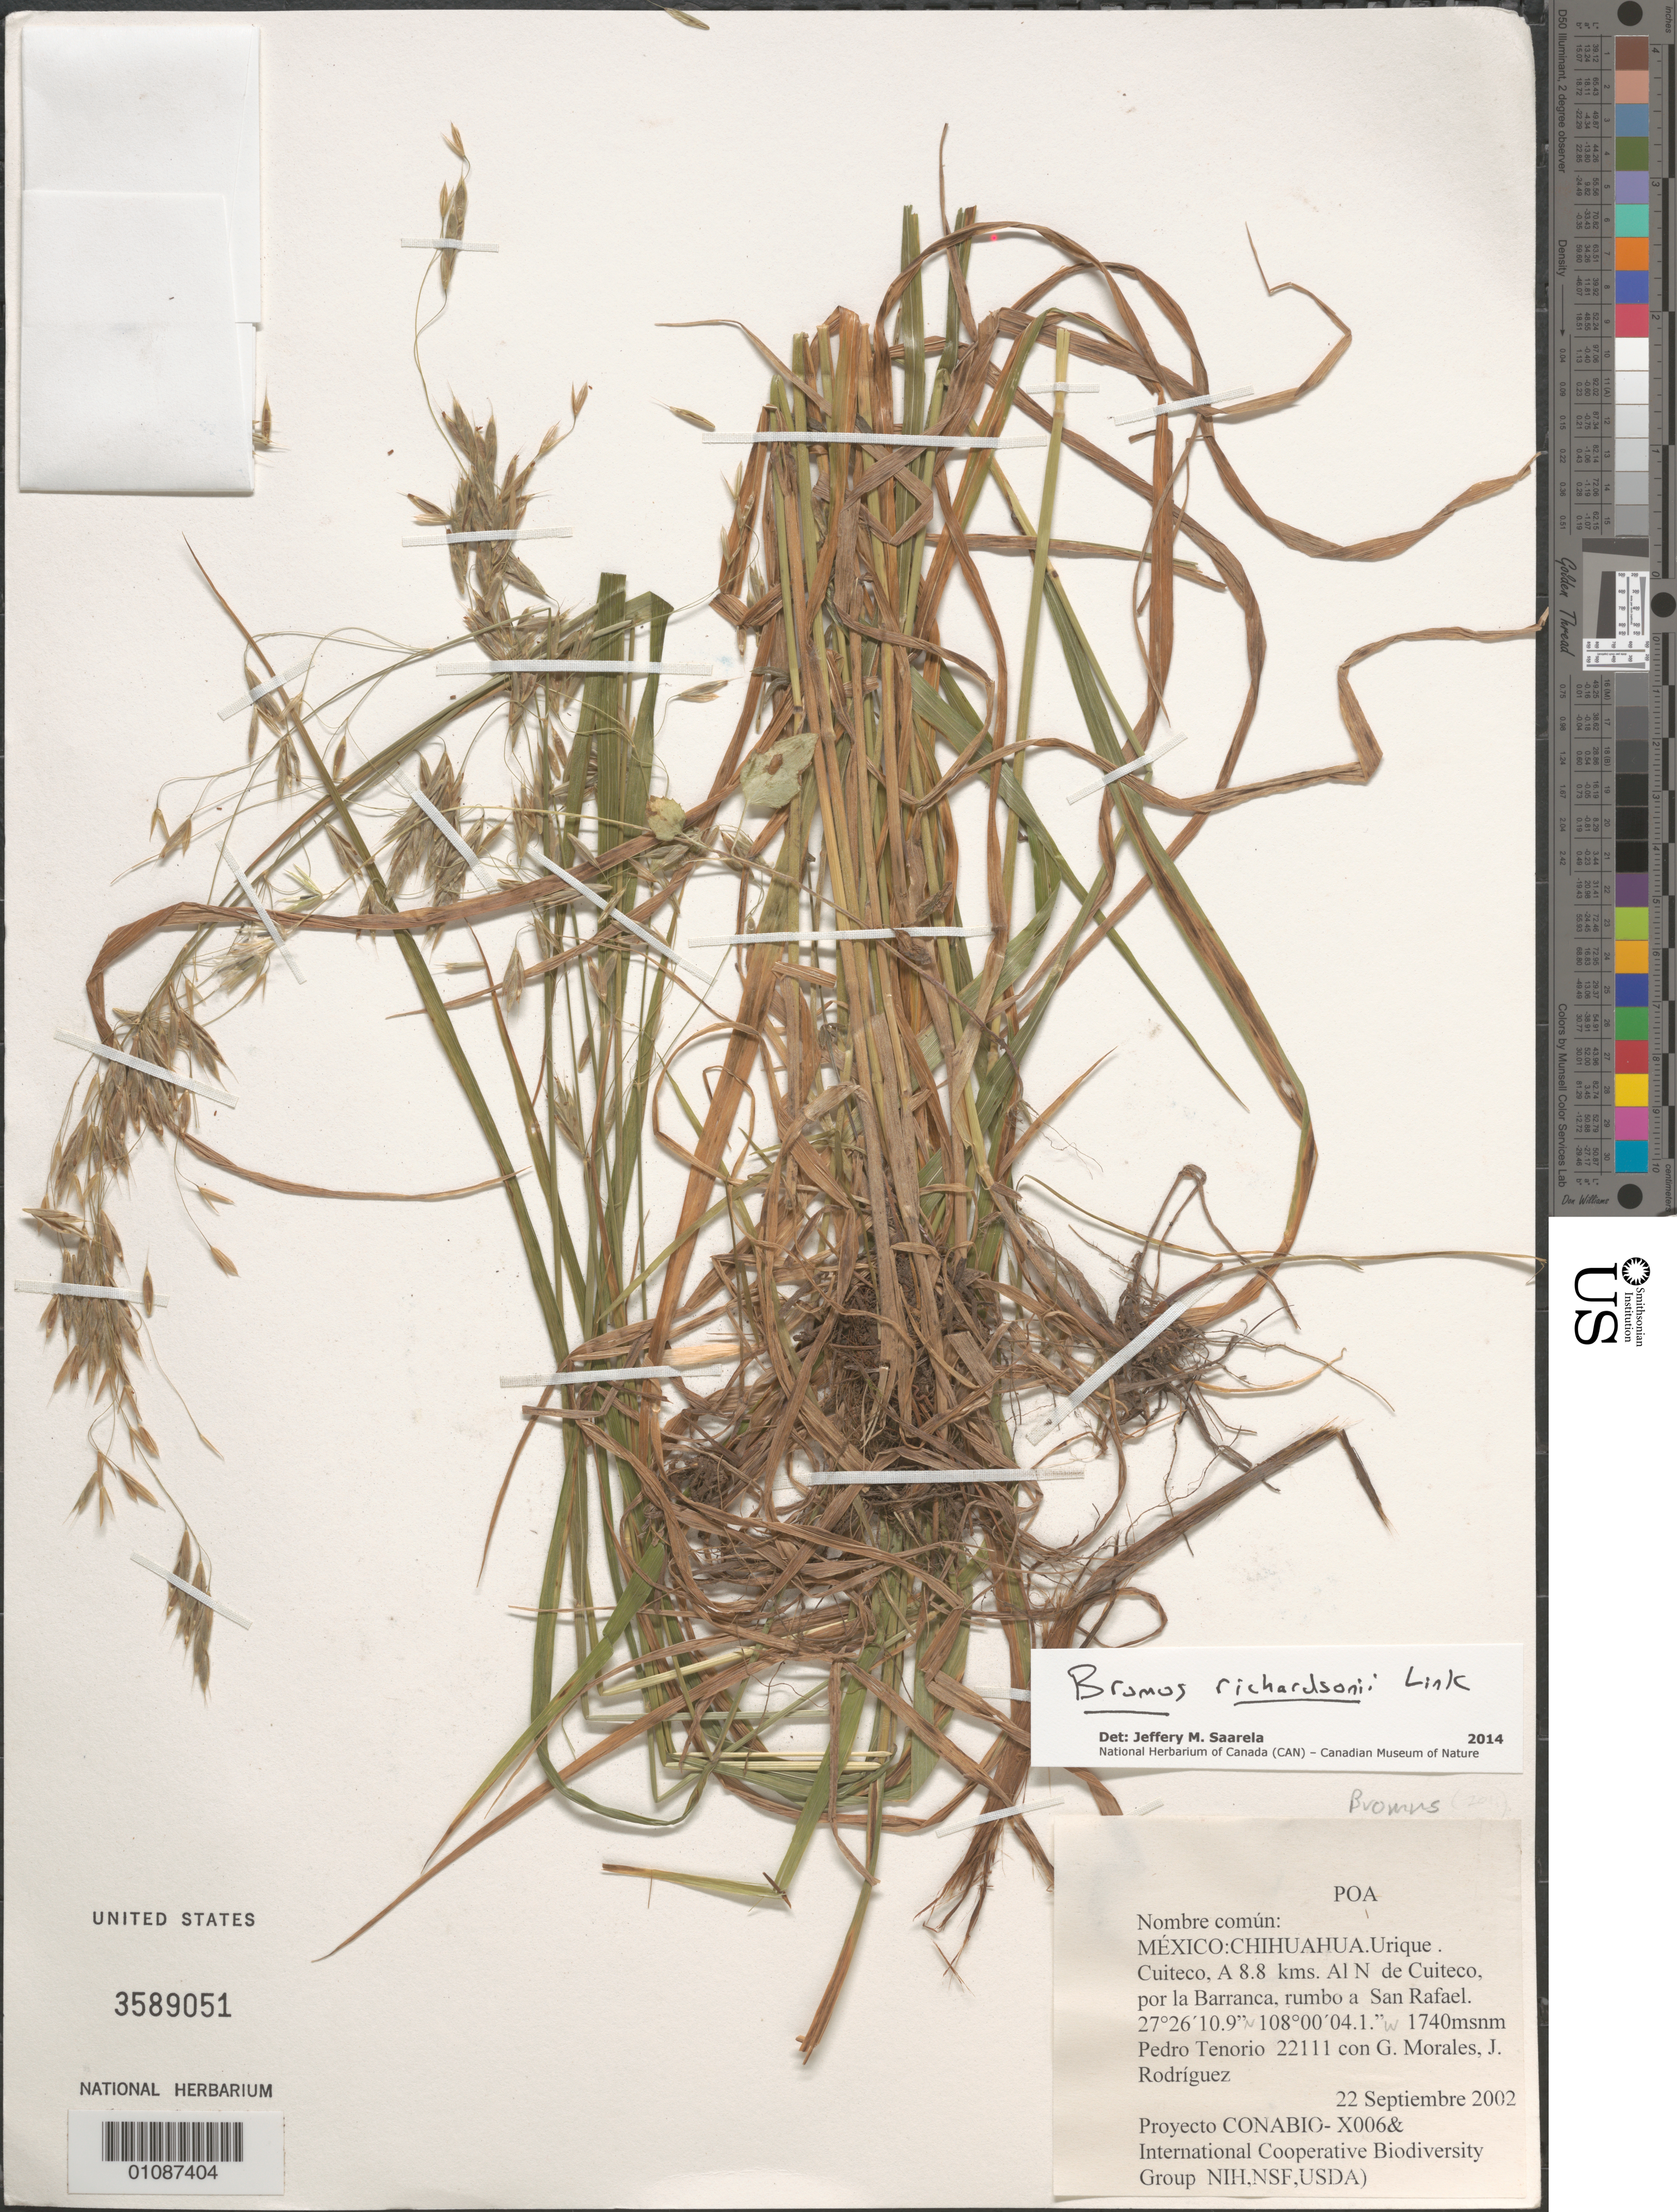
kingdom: Plantae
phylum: Tracheophyta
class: Liliopsida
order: Poales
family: Poaceae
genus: Bromus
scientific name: Bromus richardsonii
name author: Link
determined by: Saarela, J. M., (CAN), Canadian Museum of Nature (CANADA)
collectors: P. Tenorio L., G. Morales & J. Rodríguez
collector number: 22111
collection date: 2002-09-22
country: Mexico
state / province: Chihuahua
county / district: Urique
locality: Cuiteco, a 8.8 kms. al N de Cuiteco, por la Barranca, rumbo a San Rafael.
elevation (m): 1740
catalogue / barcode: US 3589051